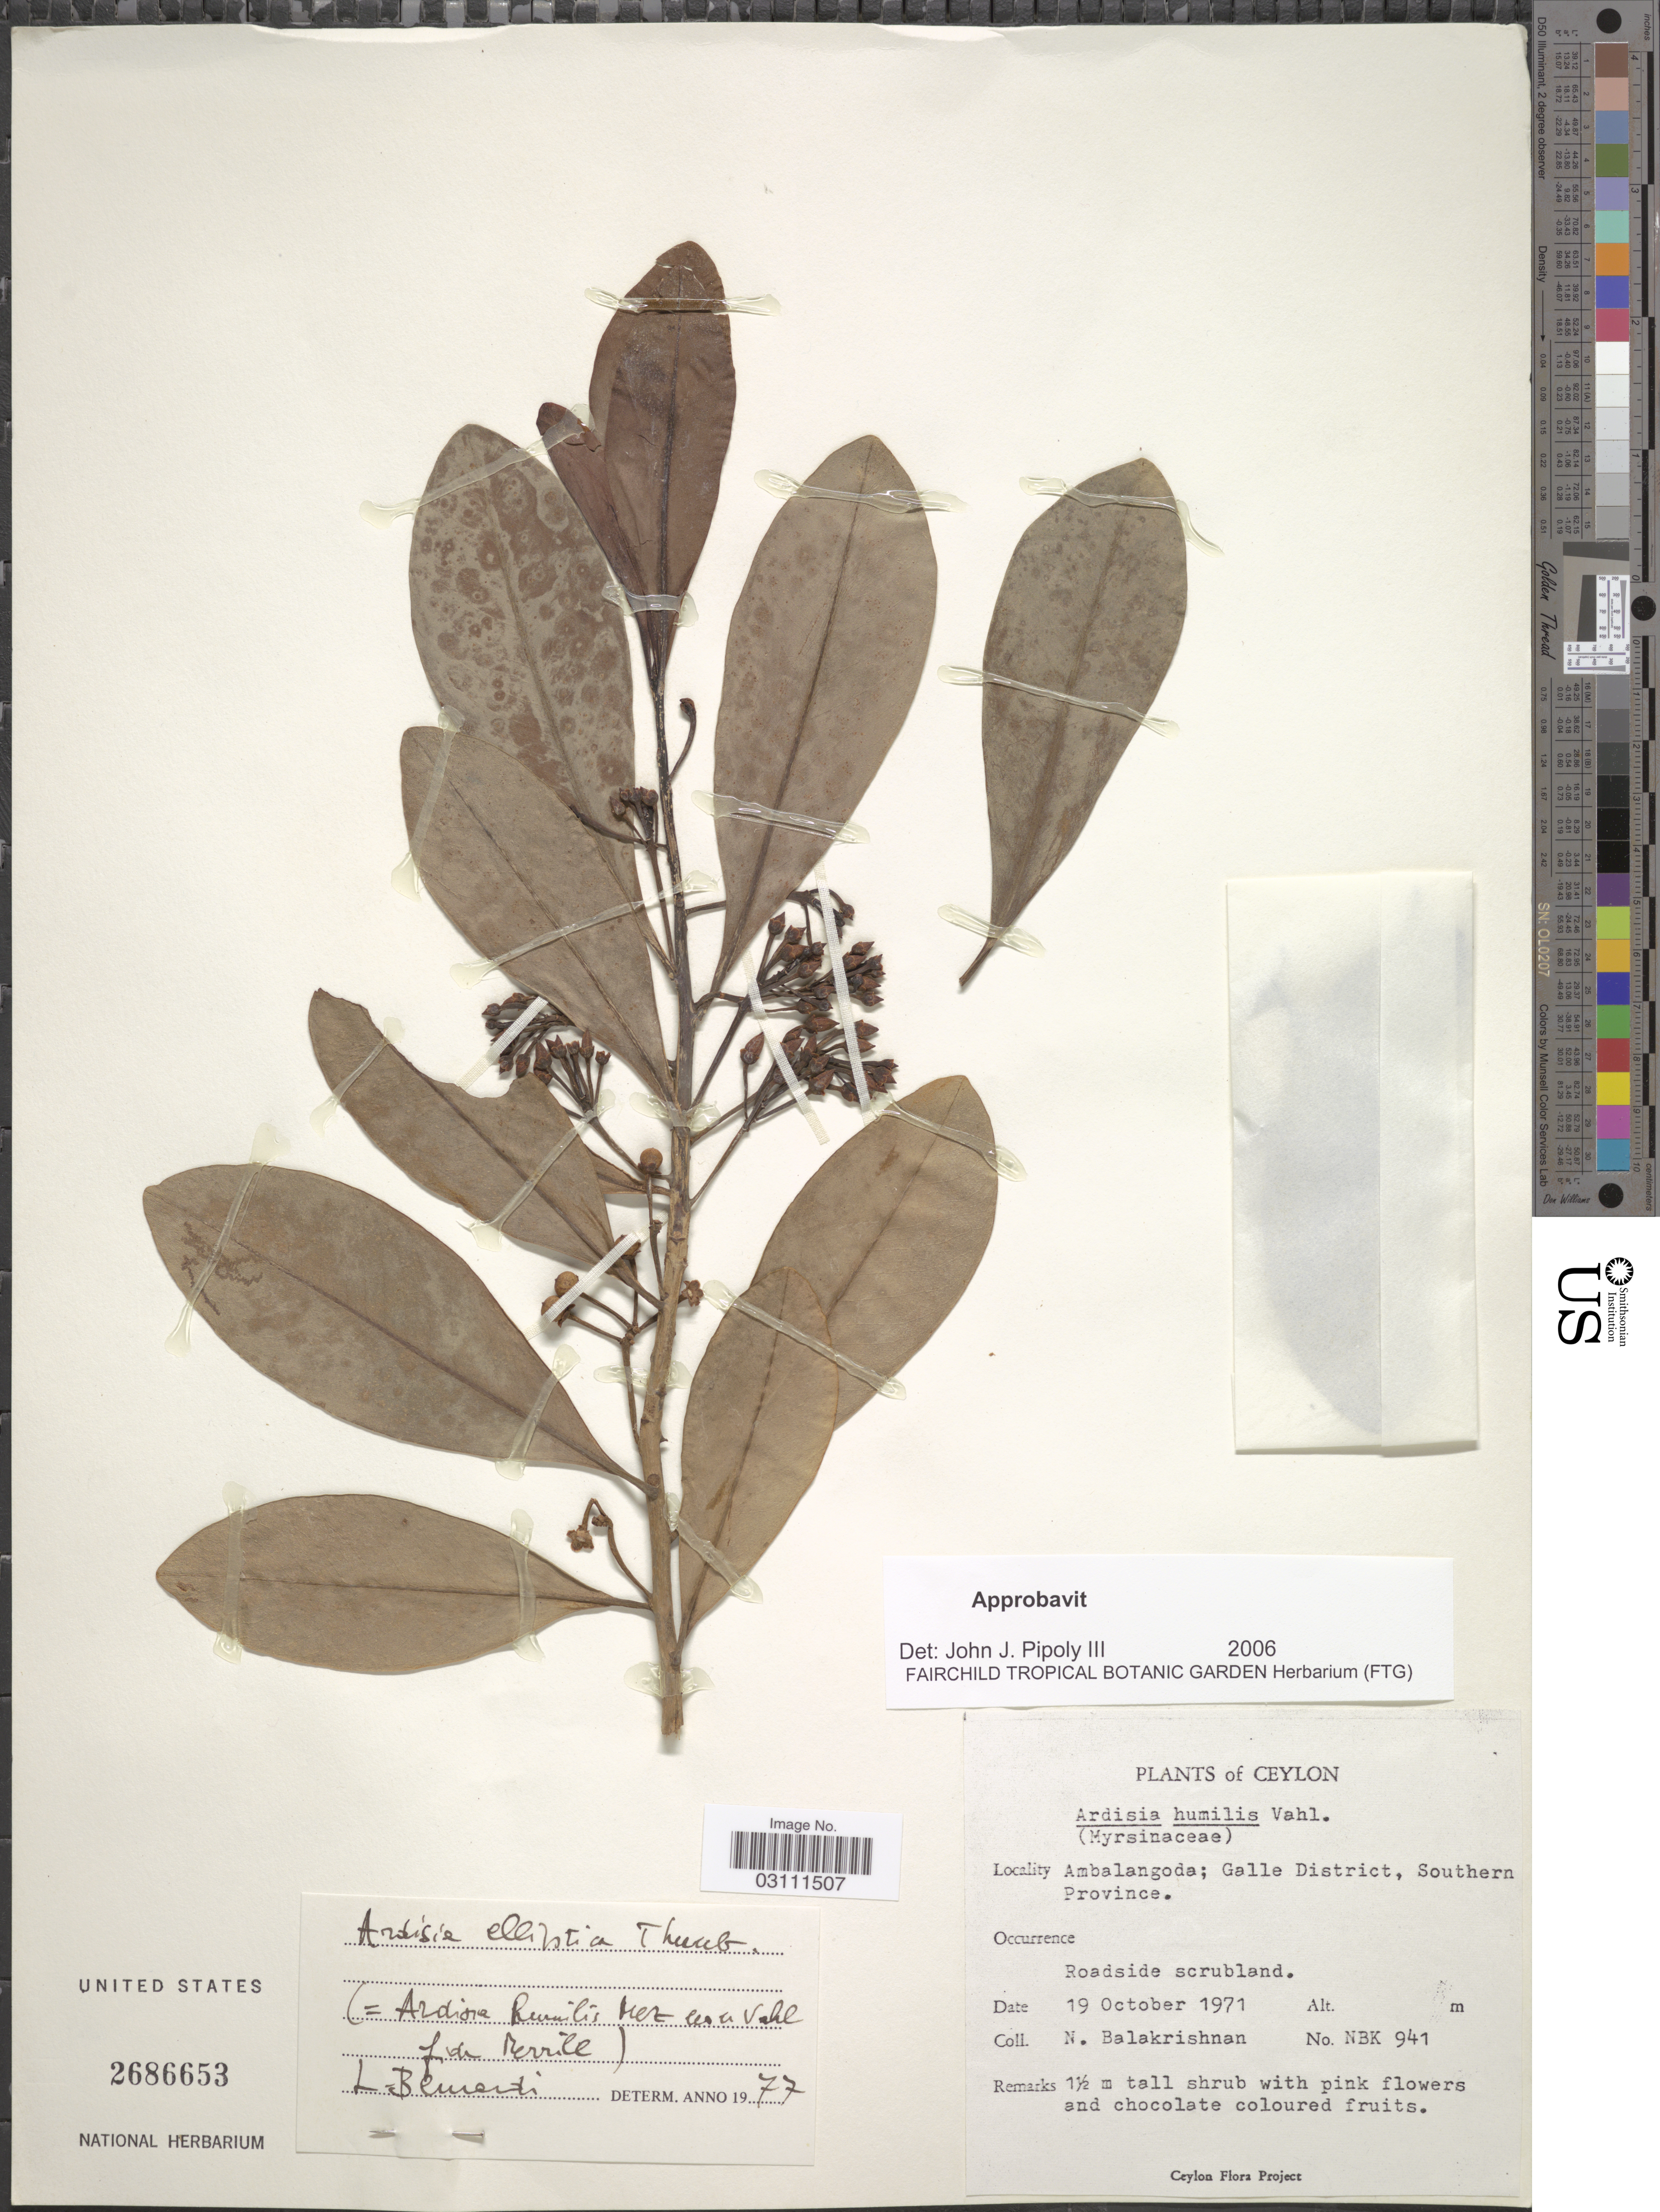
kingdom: Plantae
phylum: Tracheophyta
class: Magnoliopsida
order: Ericales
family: Primulaceae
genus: Ardisia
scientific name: Ardisia elliptica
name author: Thunb.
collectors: N. Balakrishnan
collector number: NBK 941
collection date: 1971-10-19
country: Sri Lanka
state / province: Southern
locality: Ceylon, Ambalangoda; Galle District, Southern Province.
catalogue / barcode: US 2686653